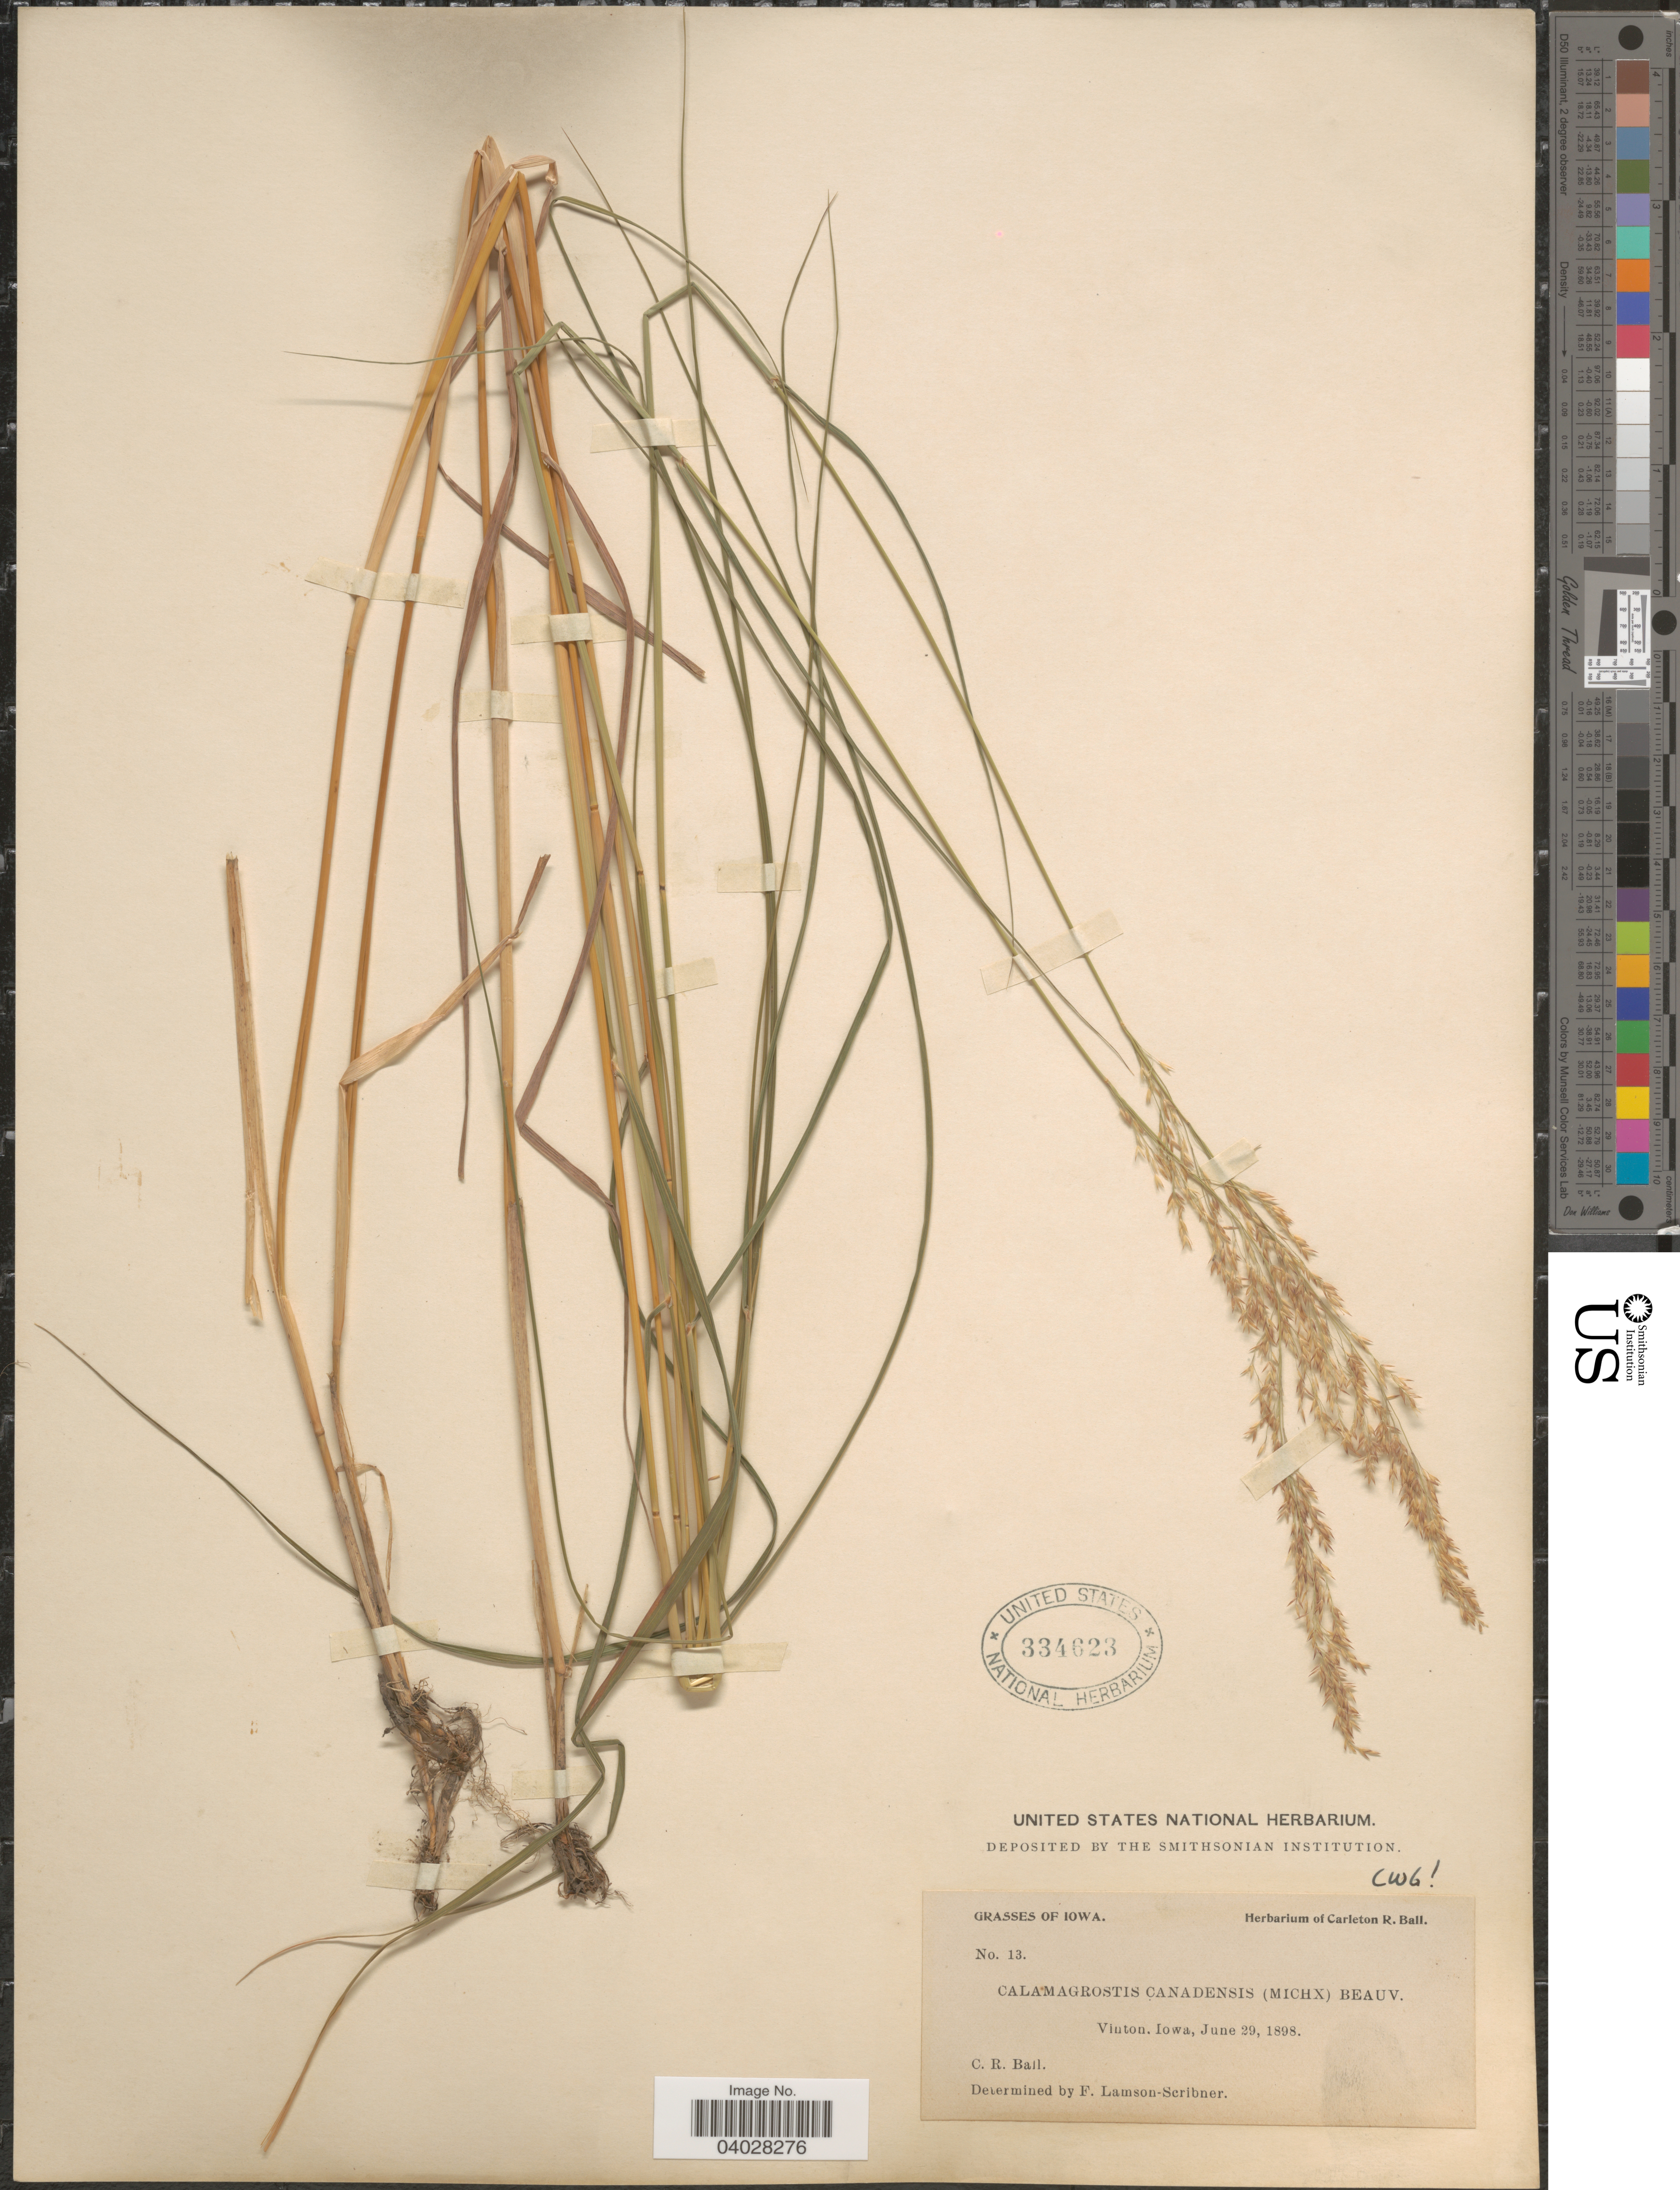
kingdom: Plantae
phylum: Tracheophyta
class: Liliopsida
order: Poales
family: Poaceae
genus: Calamagrostis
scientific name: Calamagrostis canadensis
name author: (Michx.) P. Beauv.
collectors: C. R. Ball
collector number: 13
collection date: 1898-06-29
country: United States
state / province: Iowa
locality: Vinton.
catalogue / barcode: US 334623